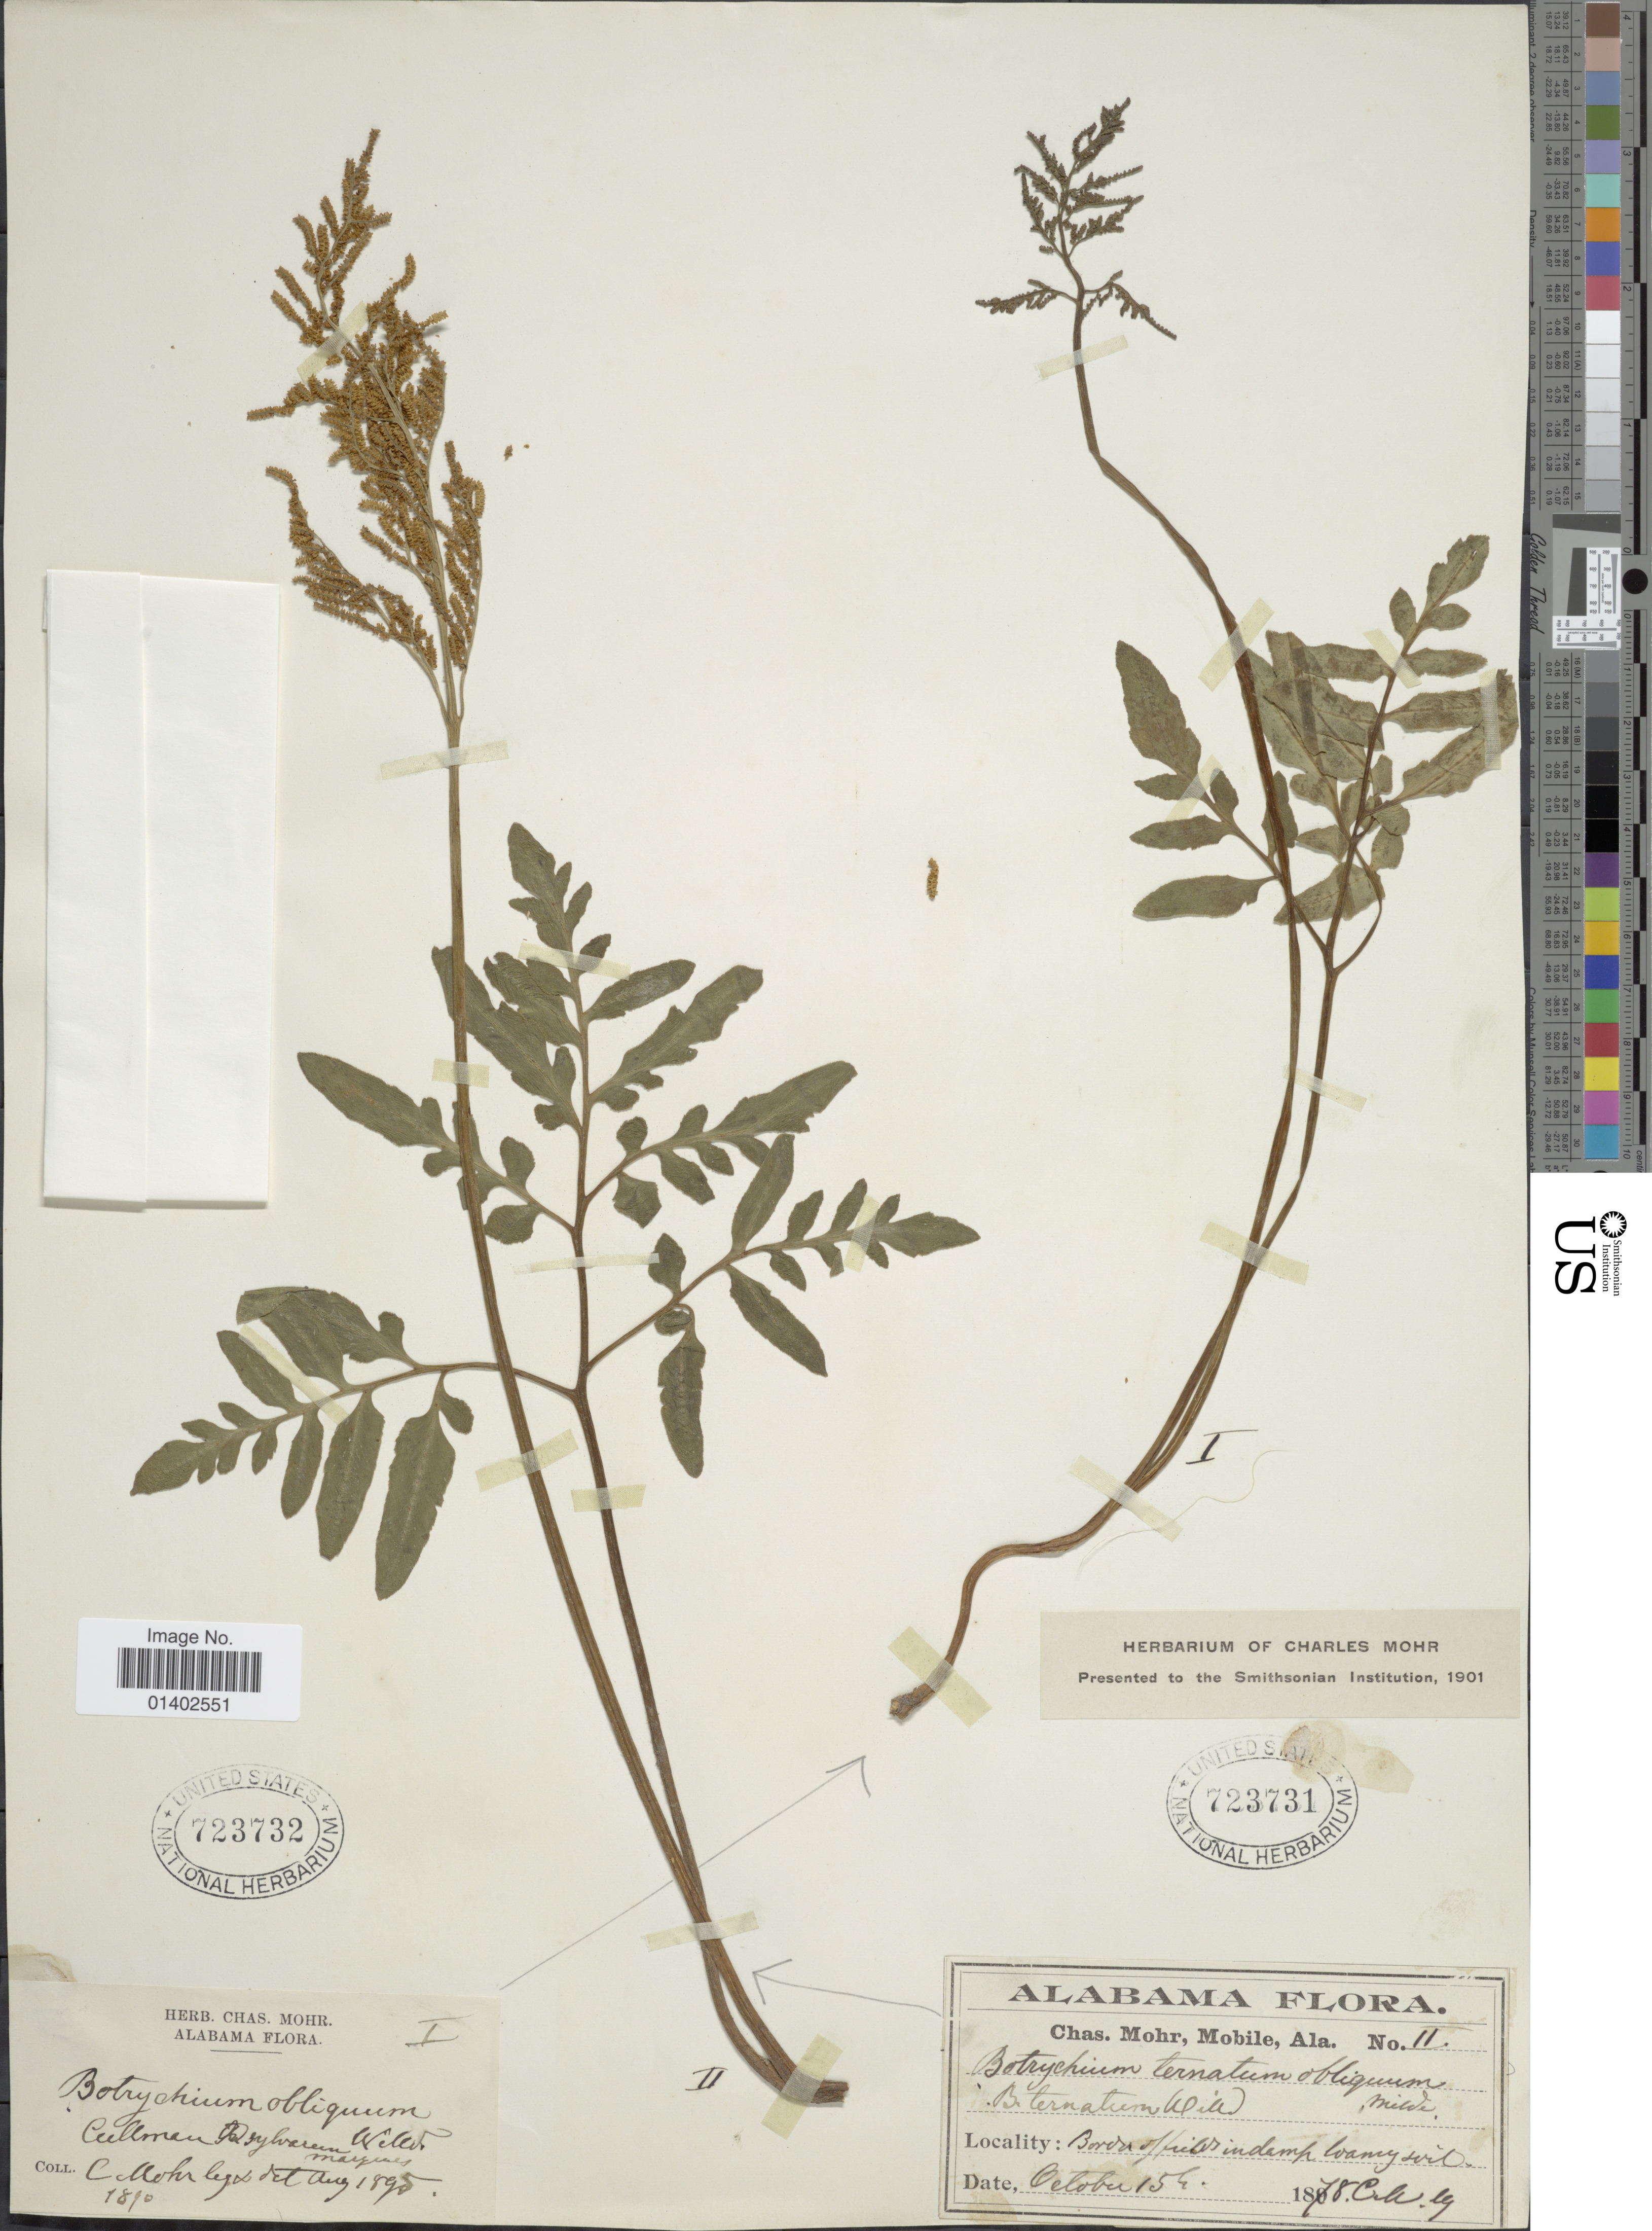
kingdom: Plantae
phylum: Tracheophyta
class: Polypodiopsida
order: Ophioglossales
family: Ophioglossaceae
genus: Botrychium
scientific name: Botrychium rugulosum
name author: W.H. Wagner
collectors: Mohr, C. T. (herbarium)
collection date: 1878-10-15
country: United States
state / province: Alabama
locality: Border of fields in damp loamy soil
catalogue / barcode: US 723732-2